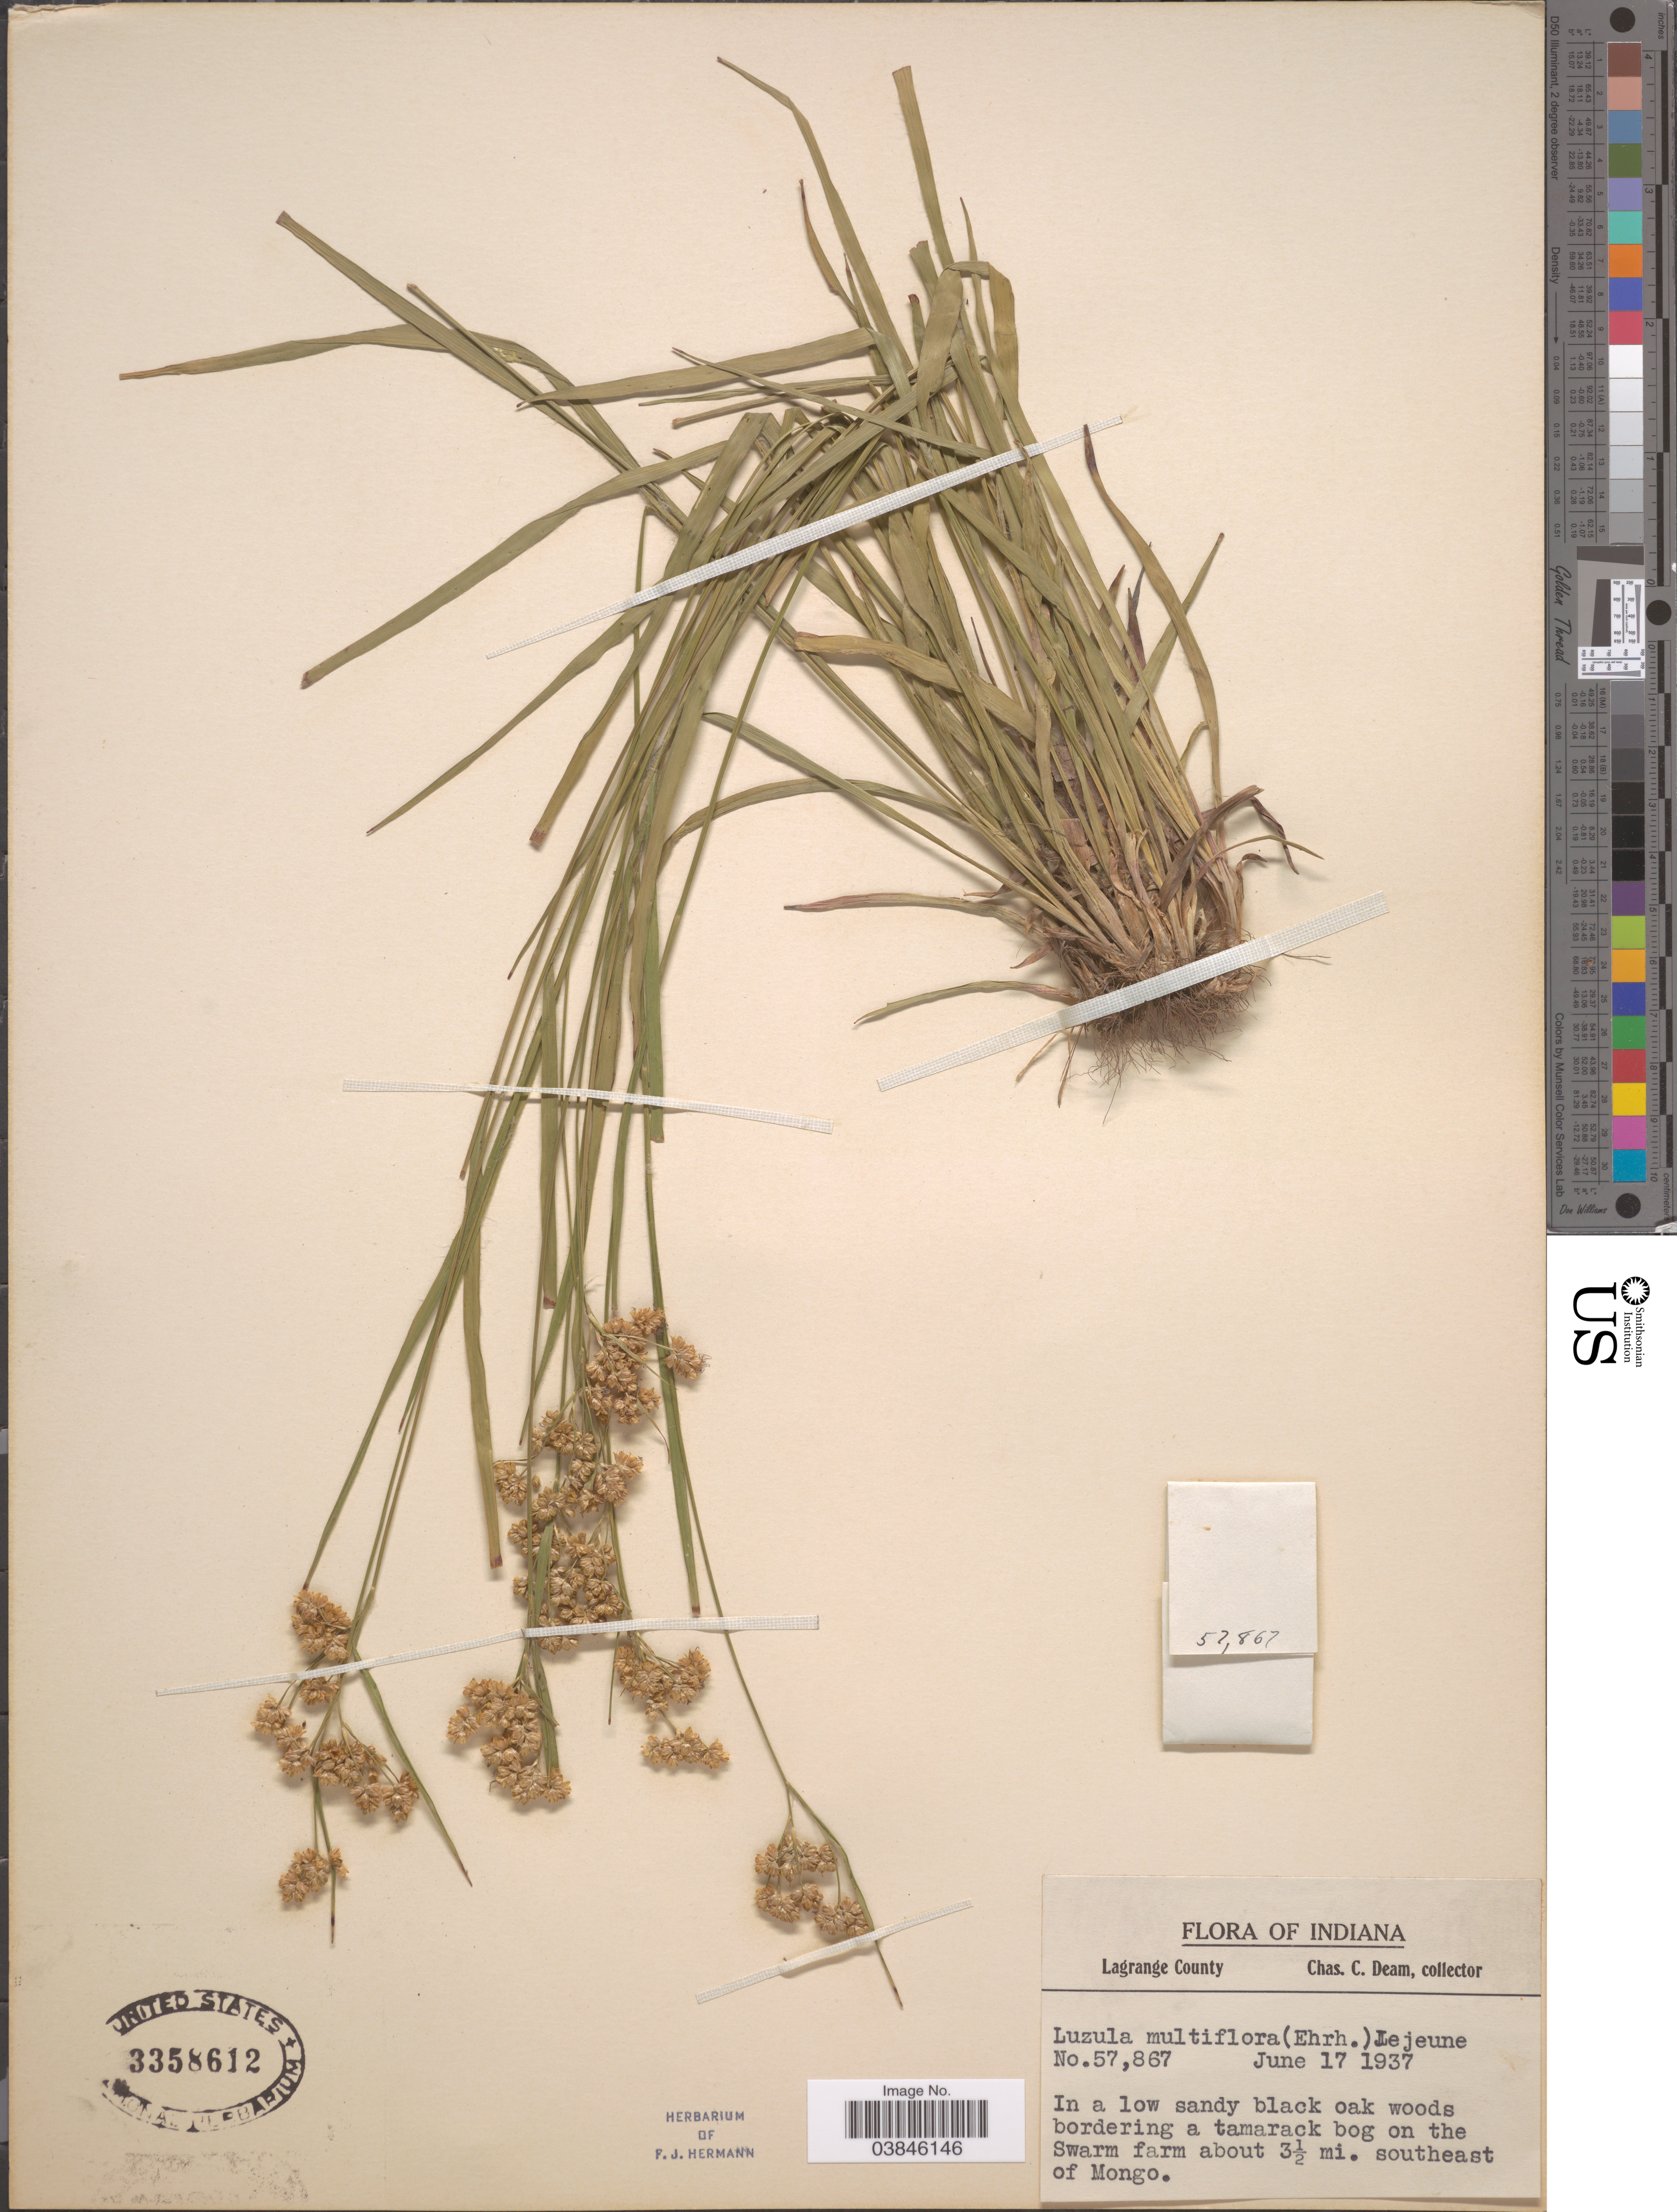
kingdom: Plantae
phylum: Tracheophyta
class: Liliopsida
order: Poales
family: Juncaceae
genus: Luzula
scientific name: Luzula multiflora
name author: (Ehrh.) Lej.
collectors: C. C. Deam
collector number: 57867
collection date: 1937-06-17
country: United States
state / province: Indiana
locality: In a low sandy black oak woods bordering a tamarack bog on the Swarm farm about 3½ mi. southeast of Mongo.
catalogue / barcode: US 3358612